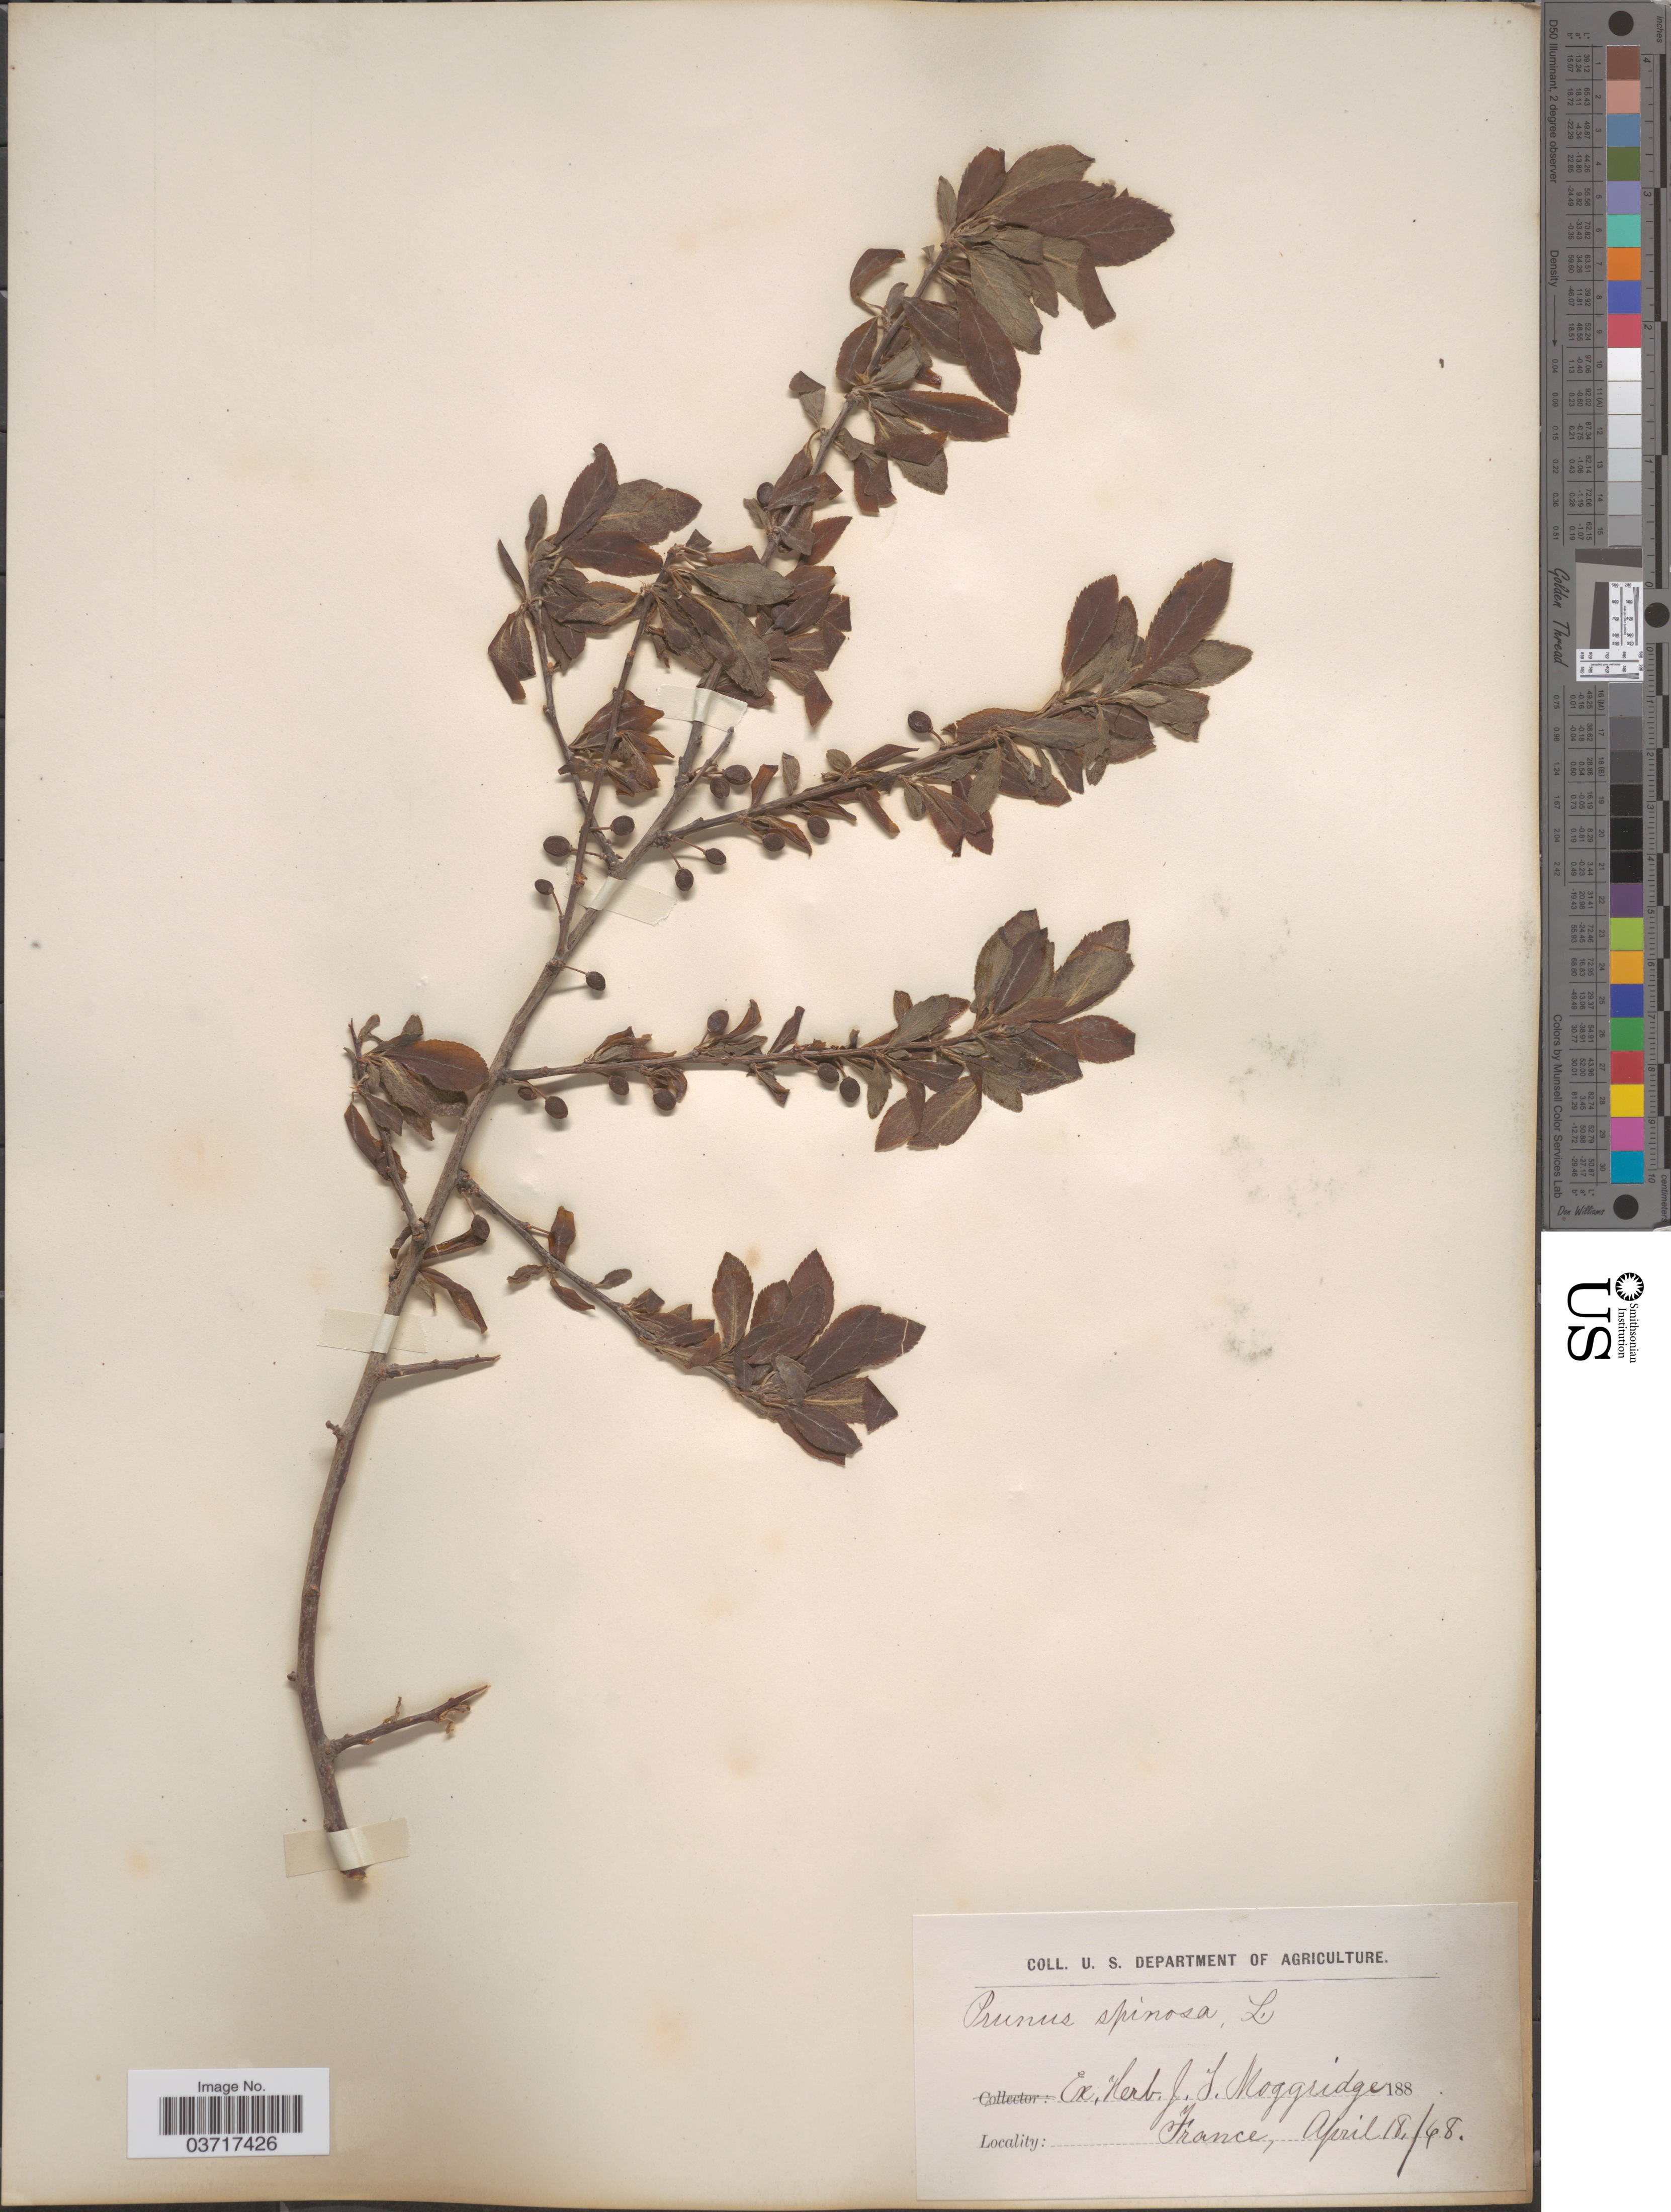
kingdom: Plantae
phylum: Tracheophyta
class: Magnoliopsida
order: Rosales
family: Rosaceae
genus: Prunus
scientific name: Prunus spinosa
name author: L.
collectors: ex herb. J.T. Moggridge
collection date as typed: Transcribed d/m/y: 18/4/68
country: France